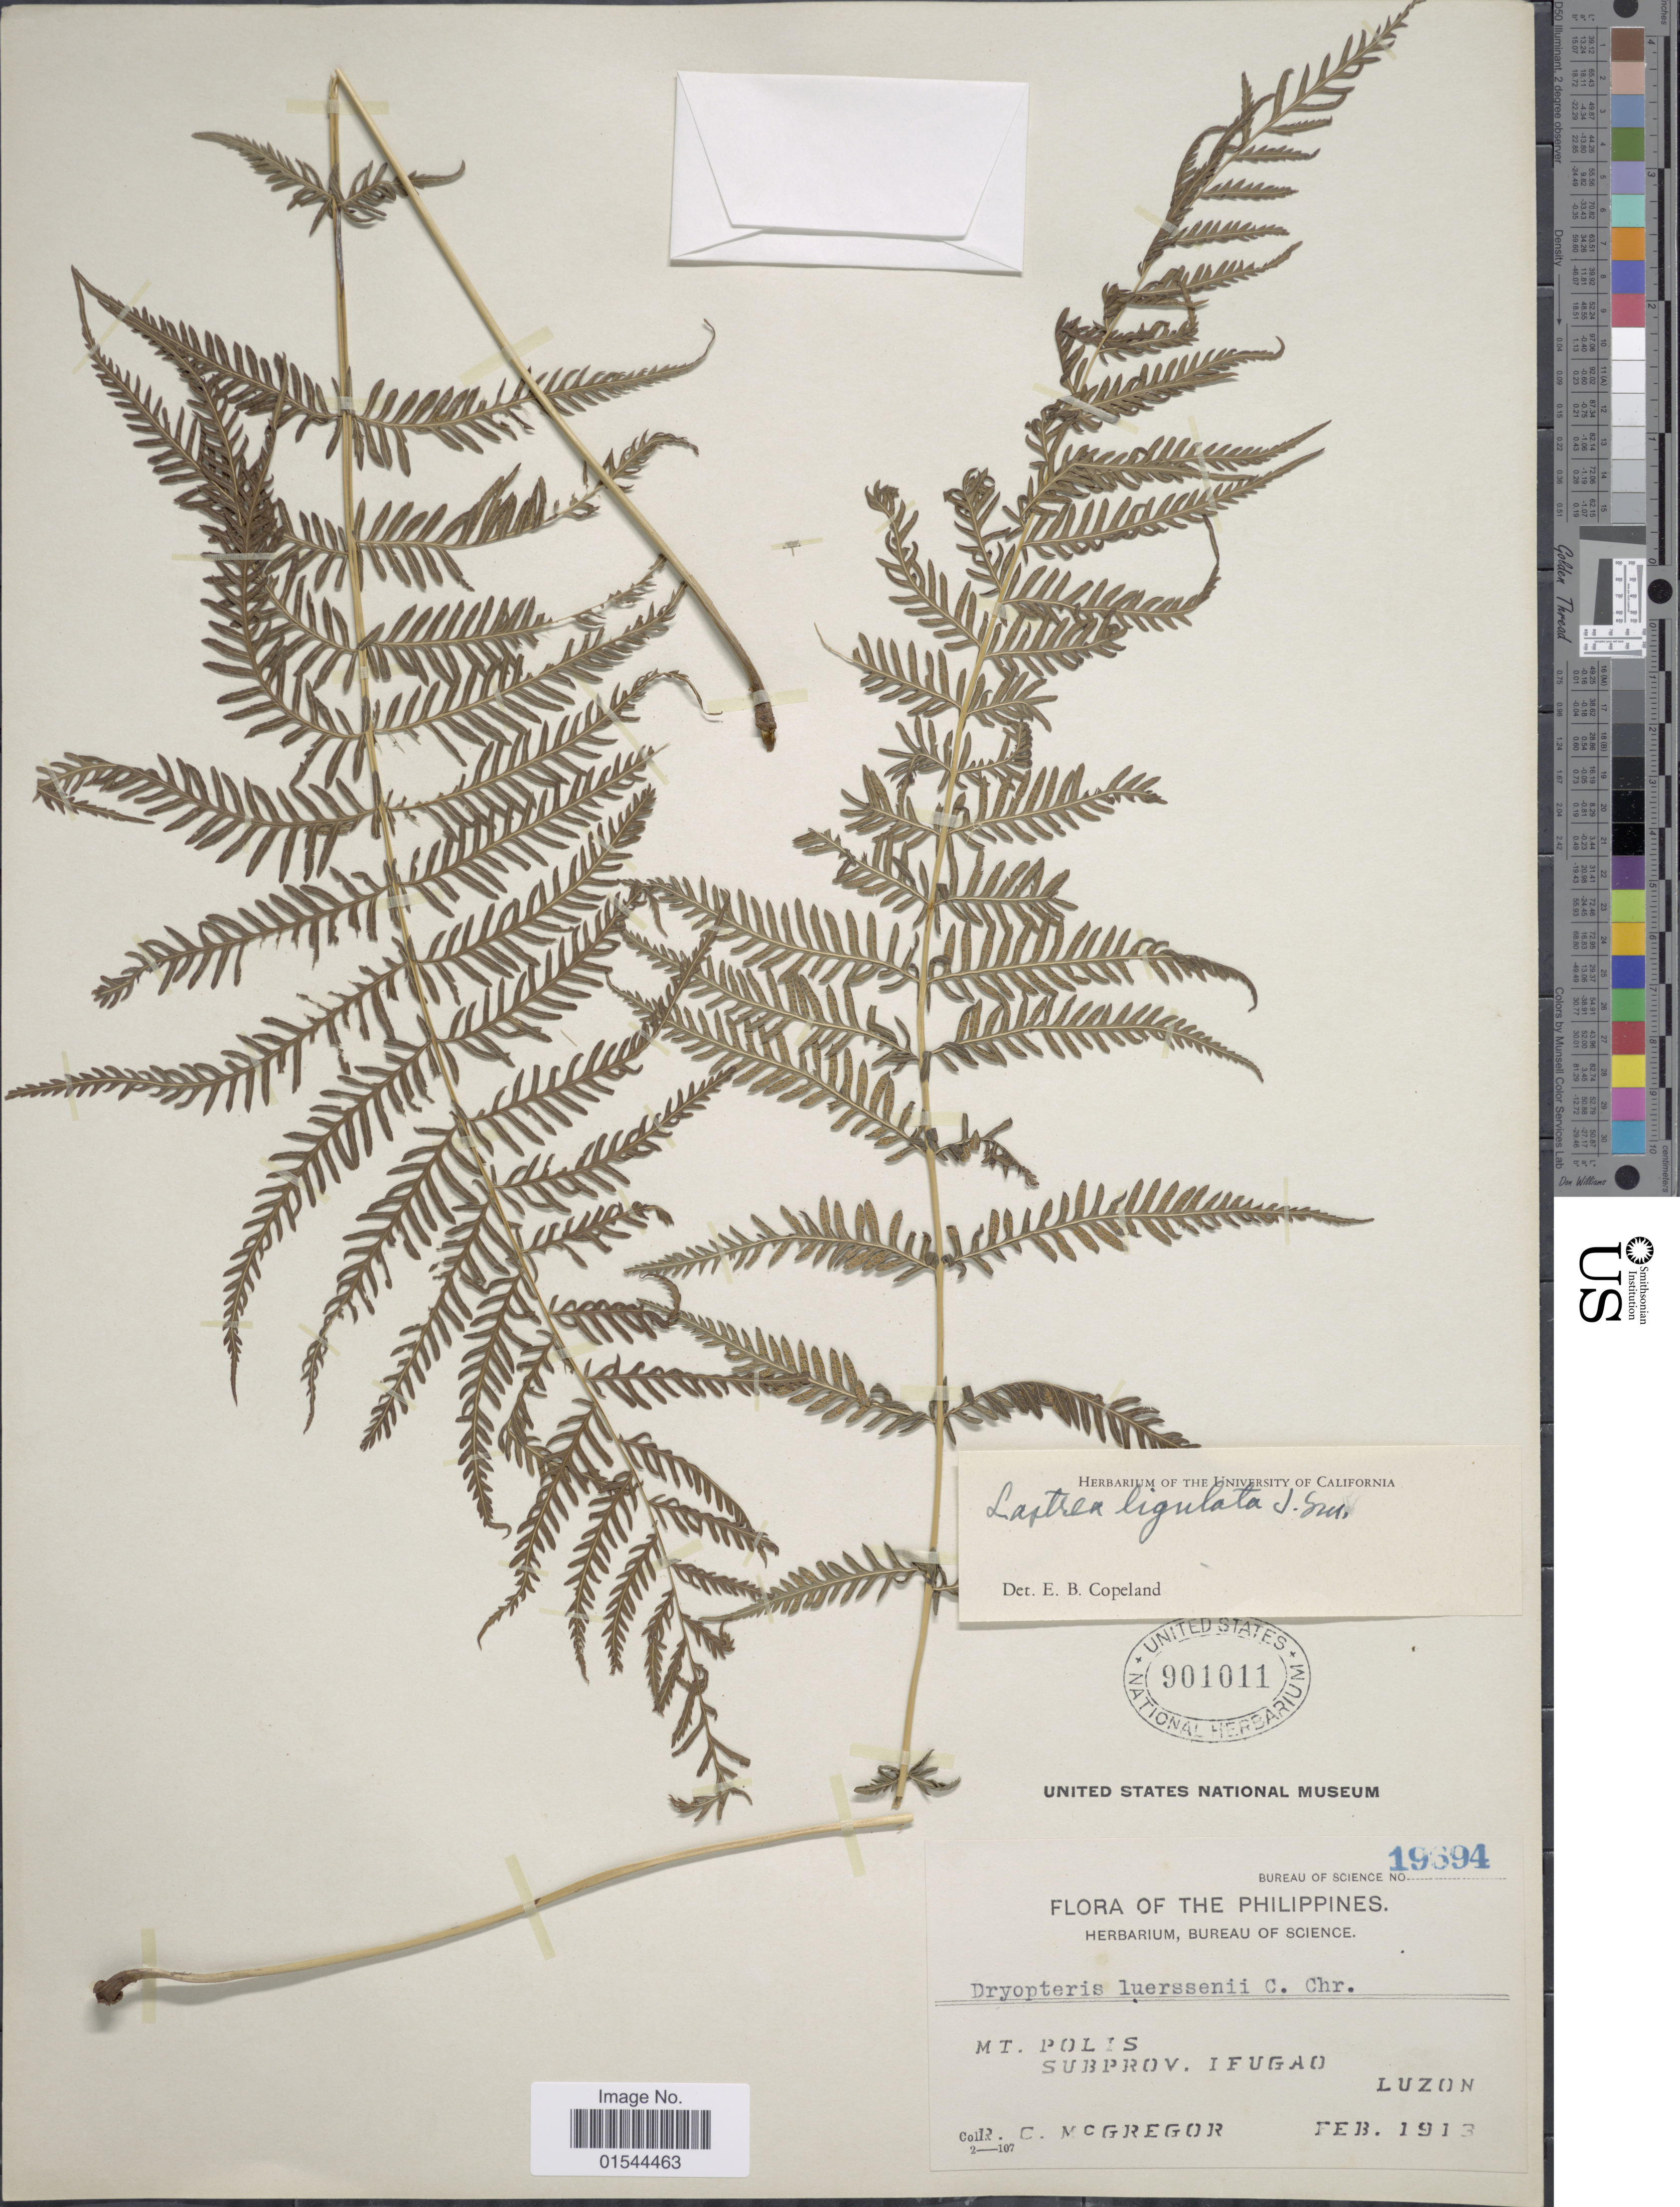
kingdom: Plantae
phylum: Tracheophyta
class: Polypodiopsida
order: Polypodiales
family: Thelypteridaceae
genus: Pneumatopteris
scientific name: Pneumatopteris ligulata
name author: (C. Presl) Holttum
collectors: C. McGregor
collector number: Bureau of Science 19694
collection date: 1913-02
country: Philippines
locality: Mt. Polis, Subprovince Ifugao, Luzon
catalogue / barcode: US 901011